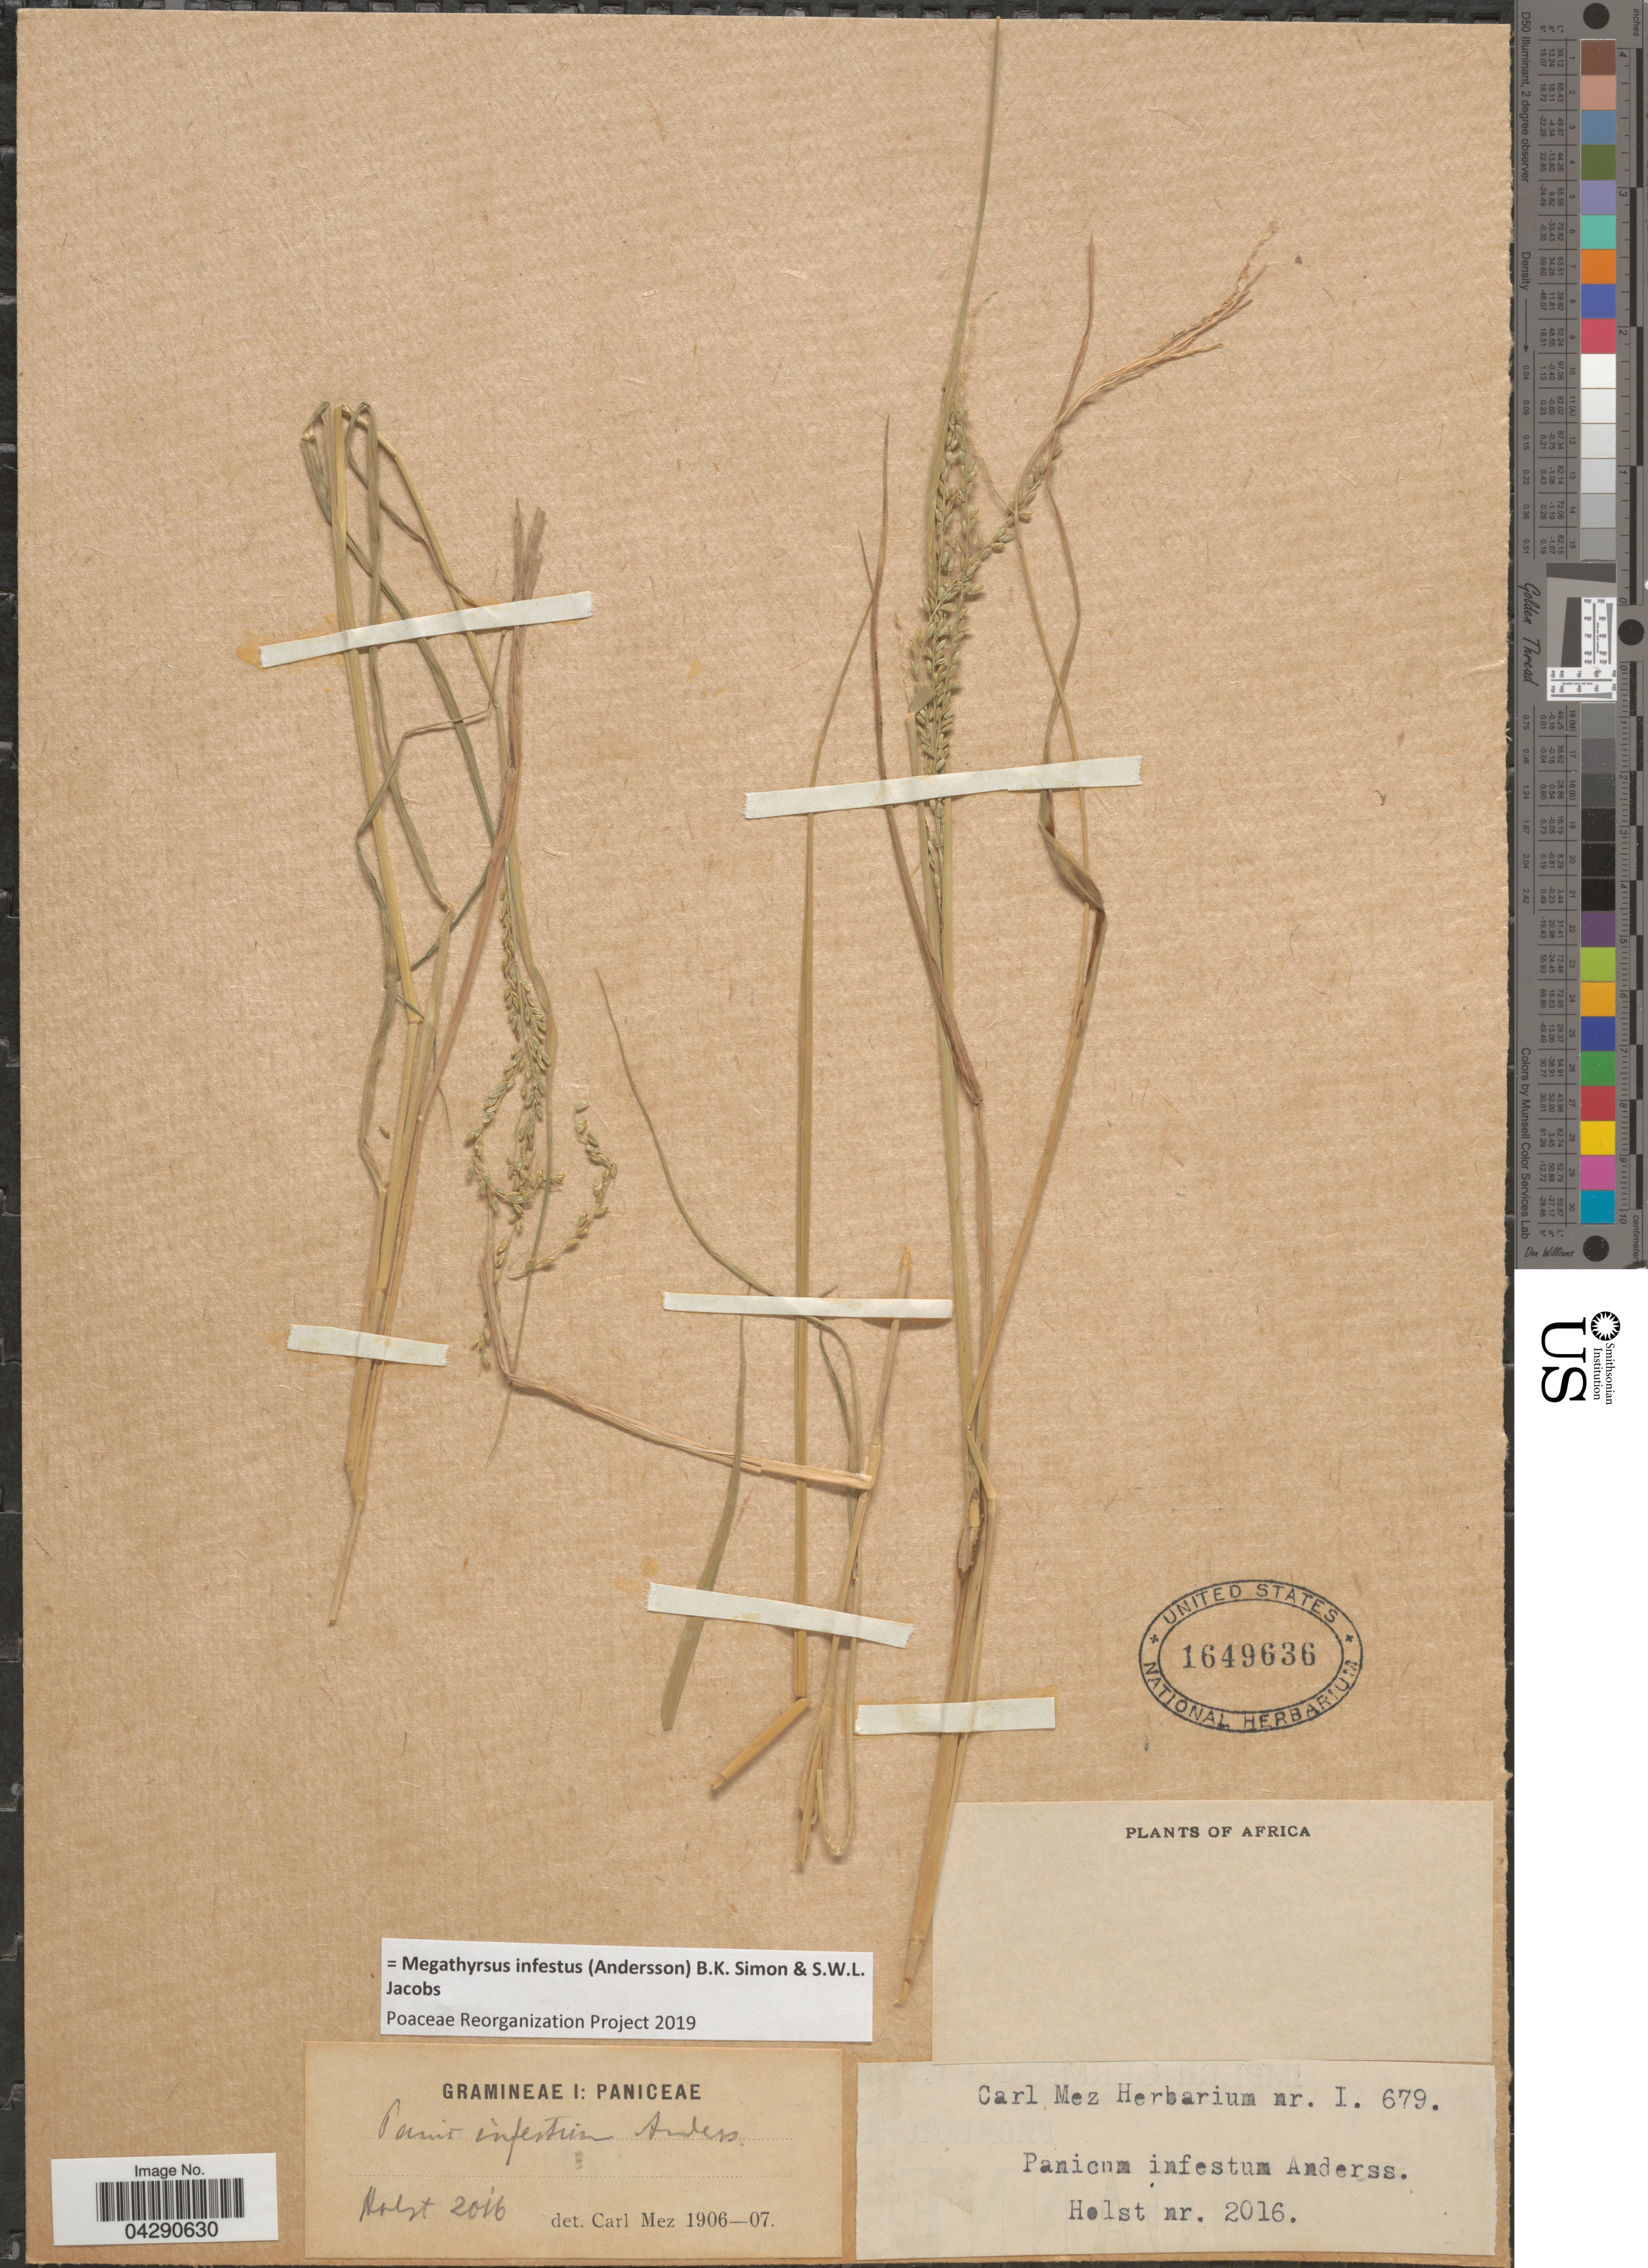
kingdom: Plantae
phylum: Tracheophyta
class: Liliopsida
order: Poales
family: Poaceae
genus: Megathyrsus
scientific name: Megathyrsus infestus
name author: (Peters) B.K. Simon & S.W.L. Jacobs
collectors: Holst, --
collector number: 2016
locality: Africa.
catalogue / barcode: US 1649636